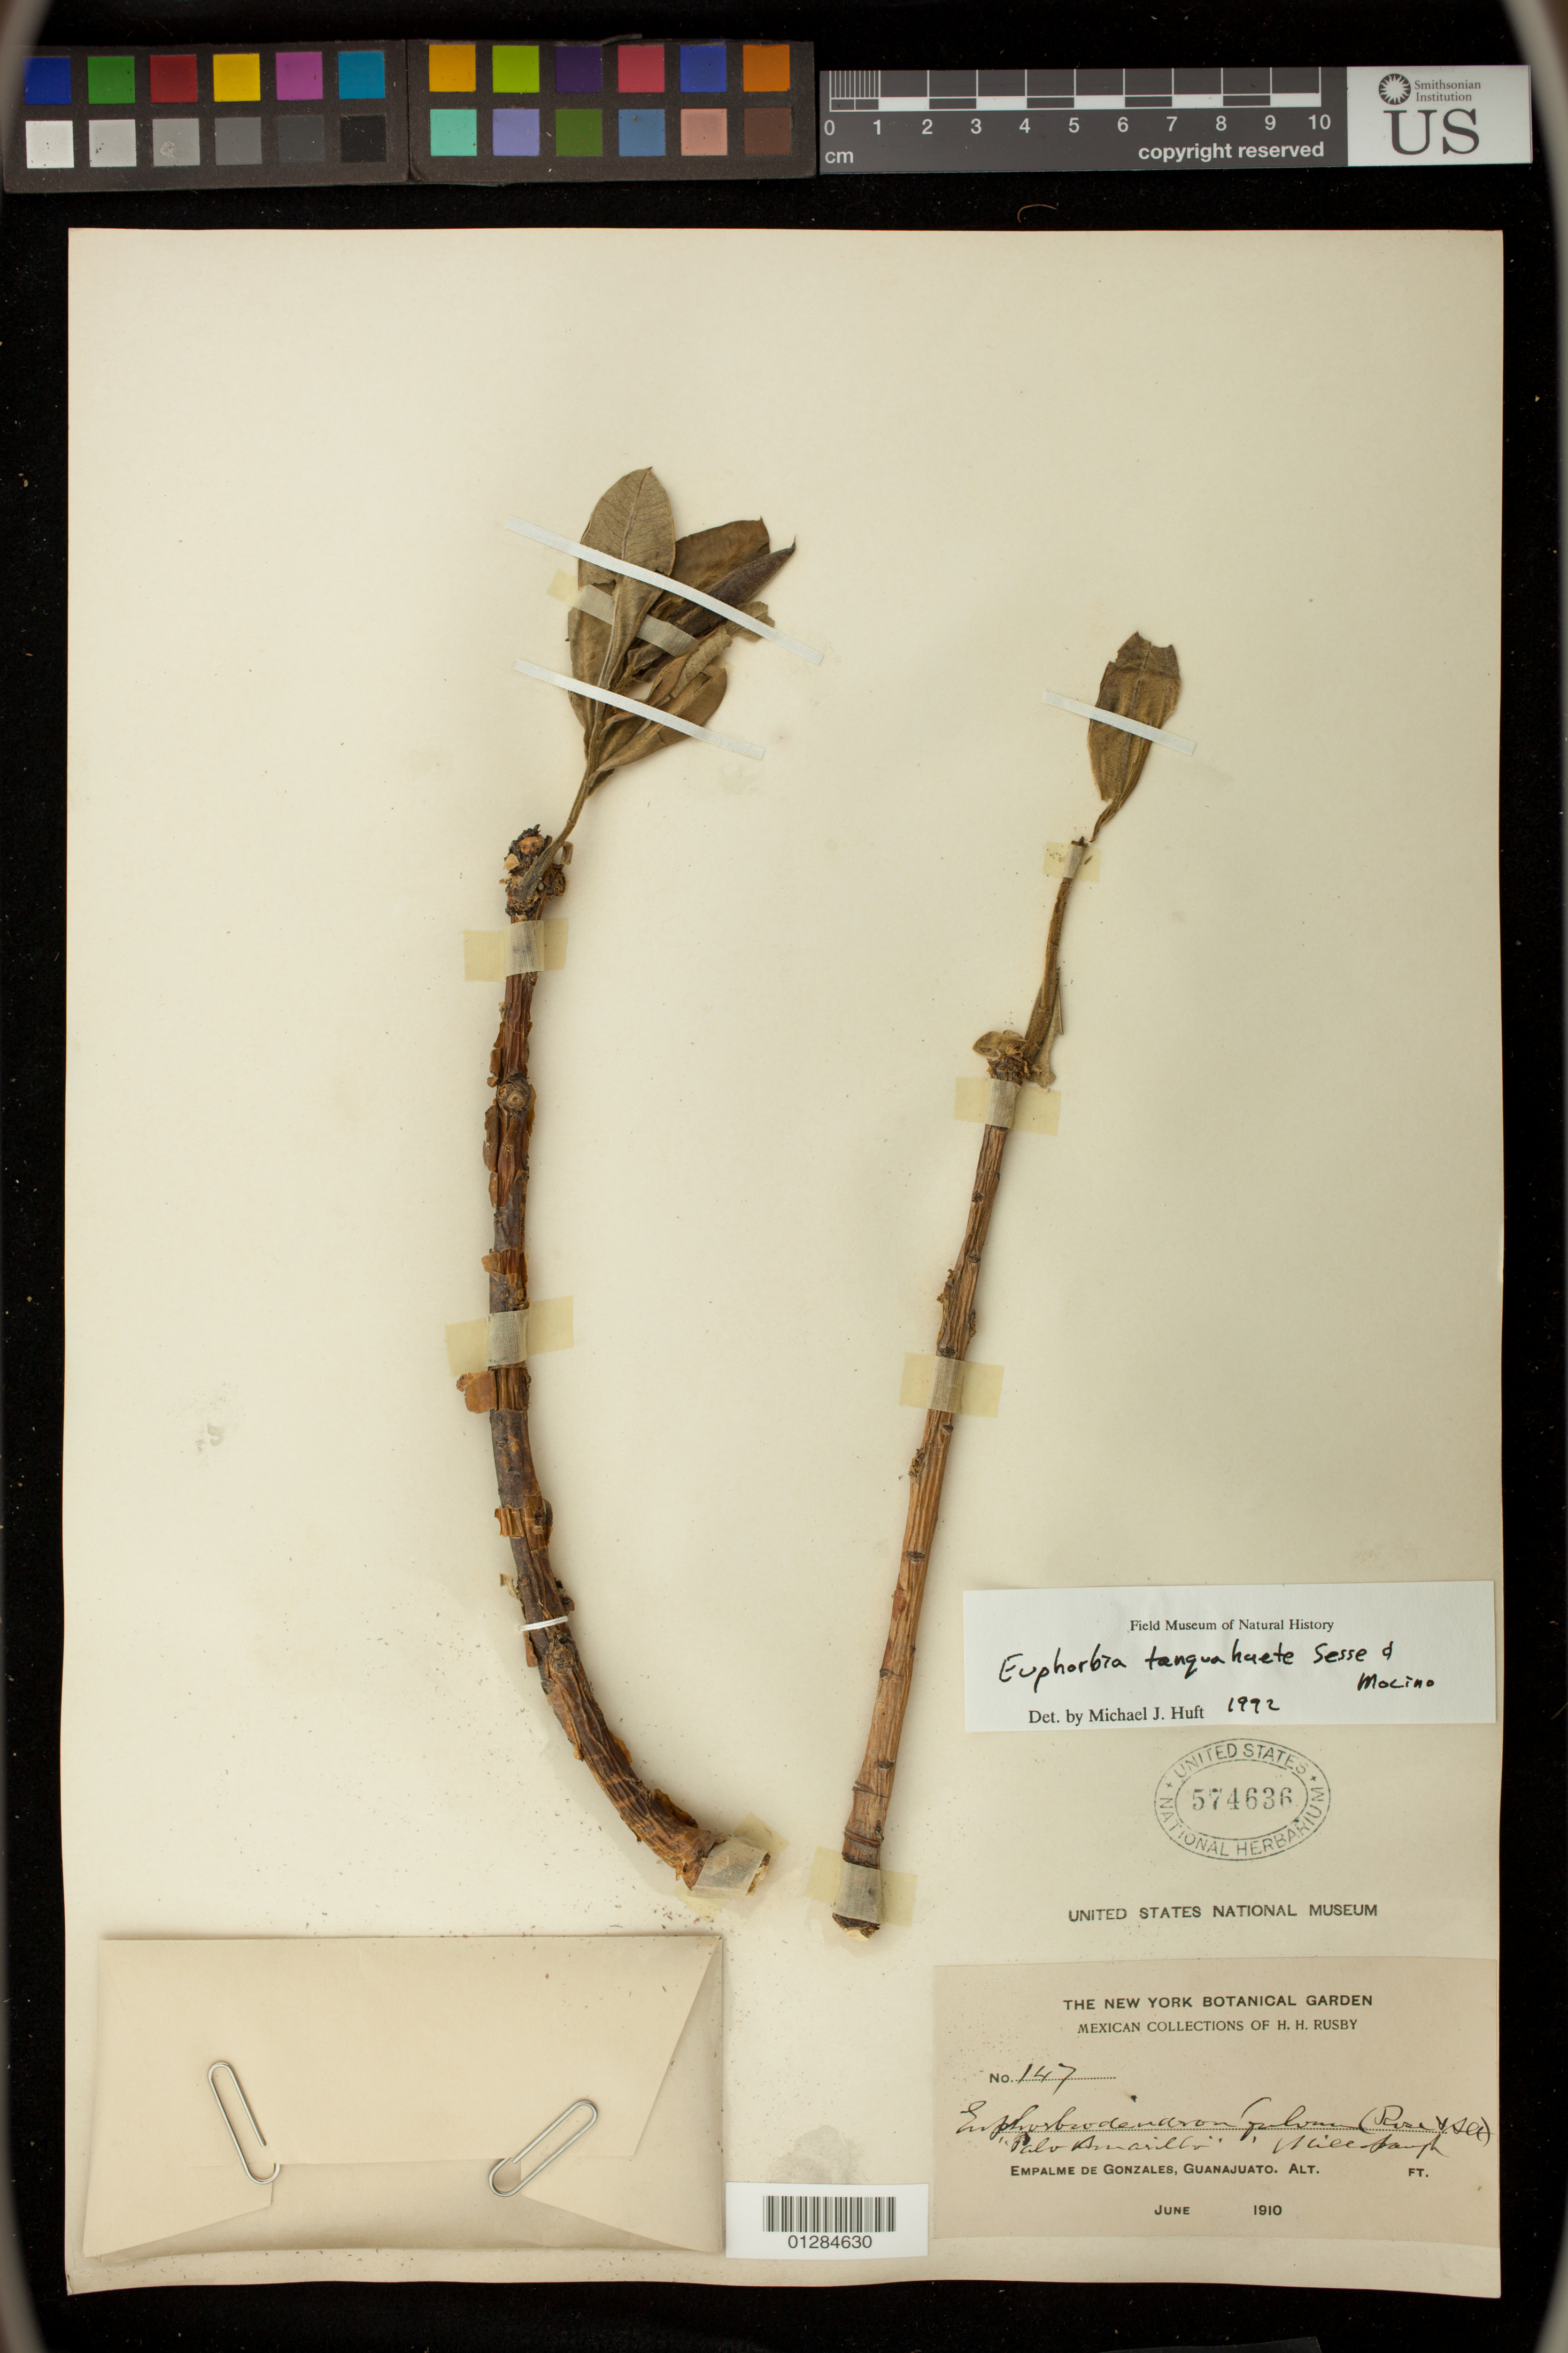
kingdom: Plantae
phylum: Tracheophyta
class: Magnoliopsida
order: Malpighiales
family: Euphorbiaceae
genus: Euphorbia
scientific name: Euphorbia tanquahuete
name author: Sessé & Moc.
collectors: H. H. Rusby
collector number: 147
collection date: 1910-06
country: Mexico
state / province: Guanajuato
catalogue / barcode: US 574636